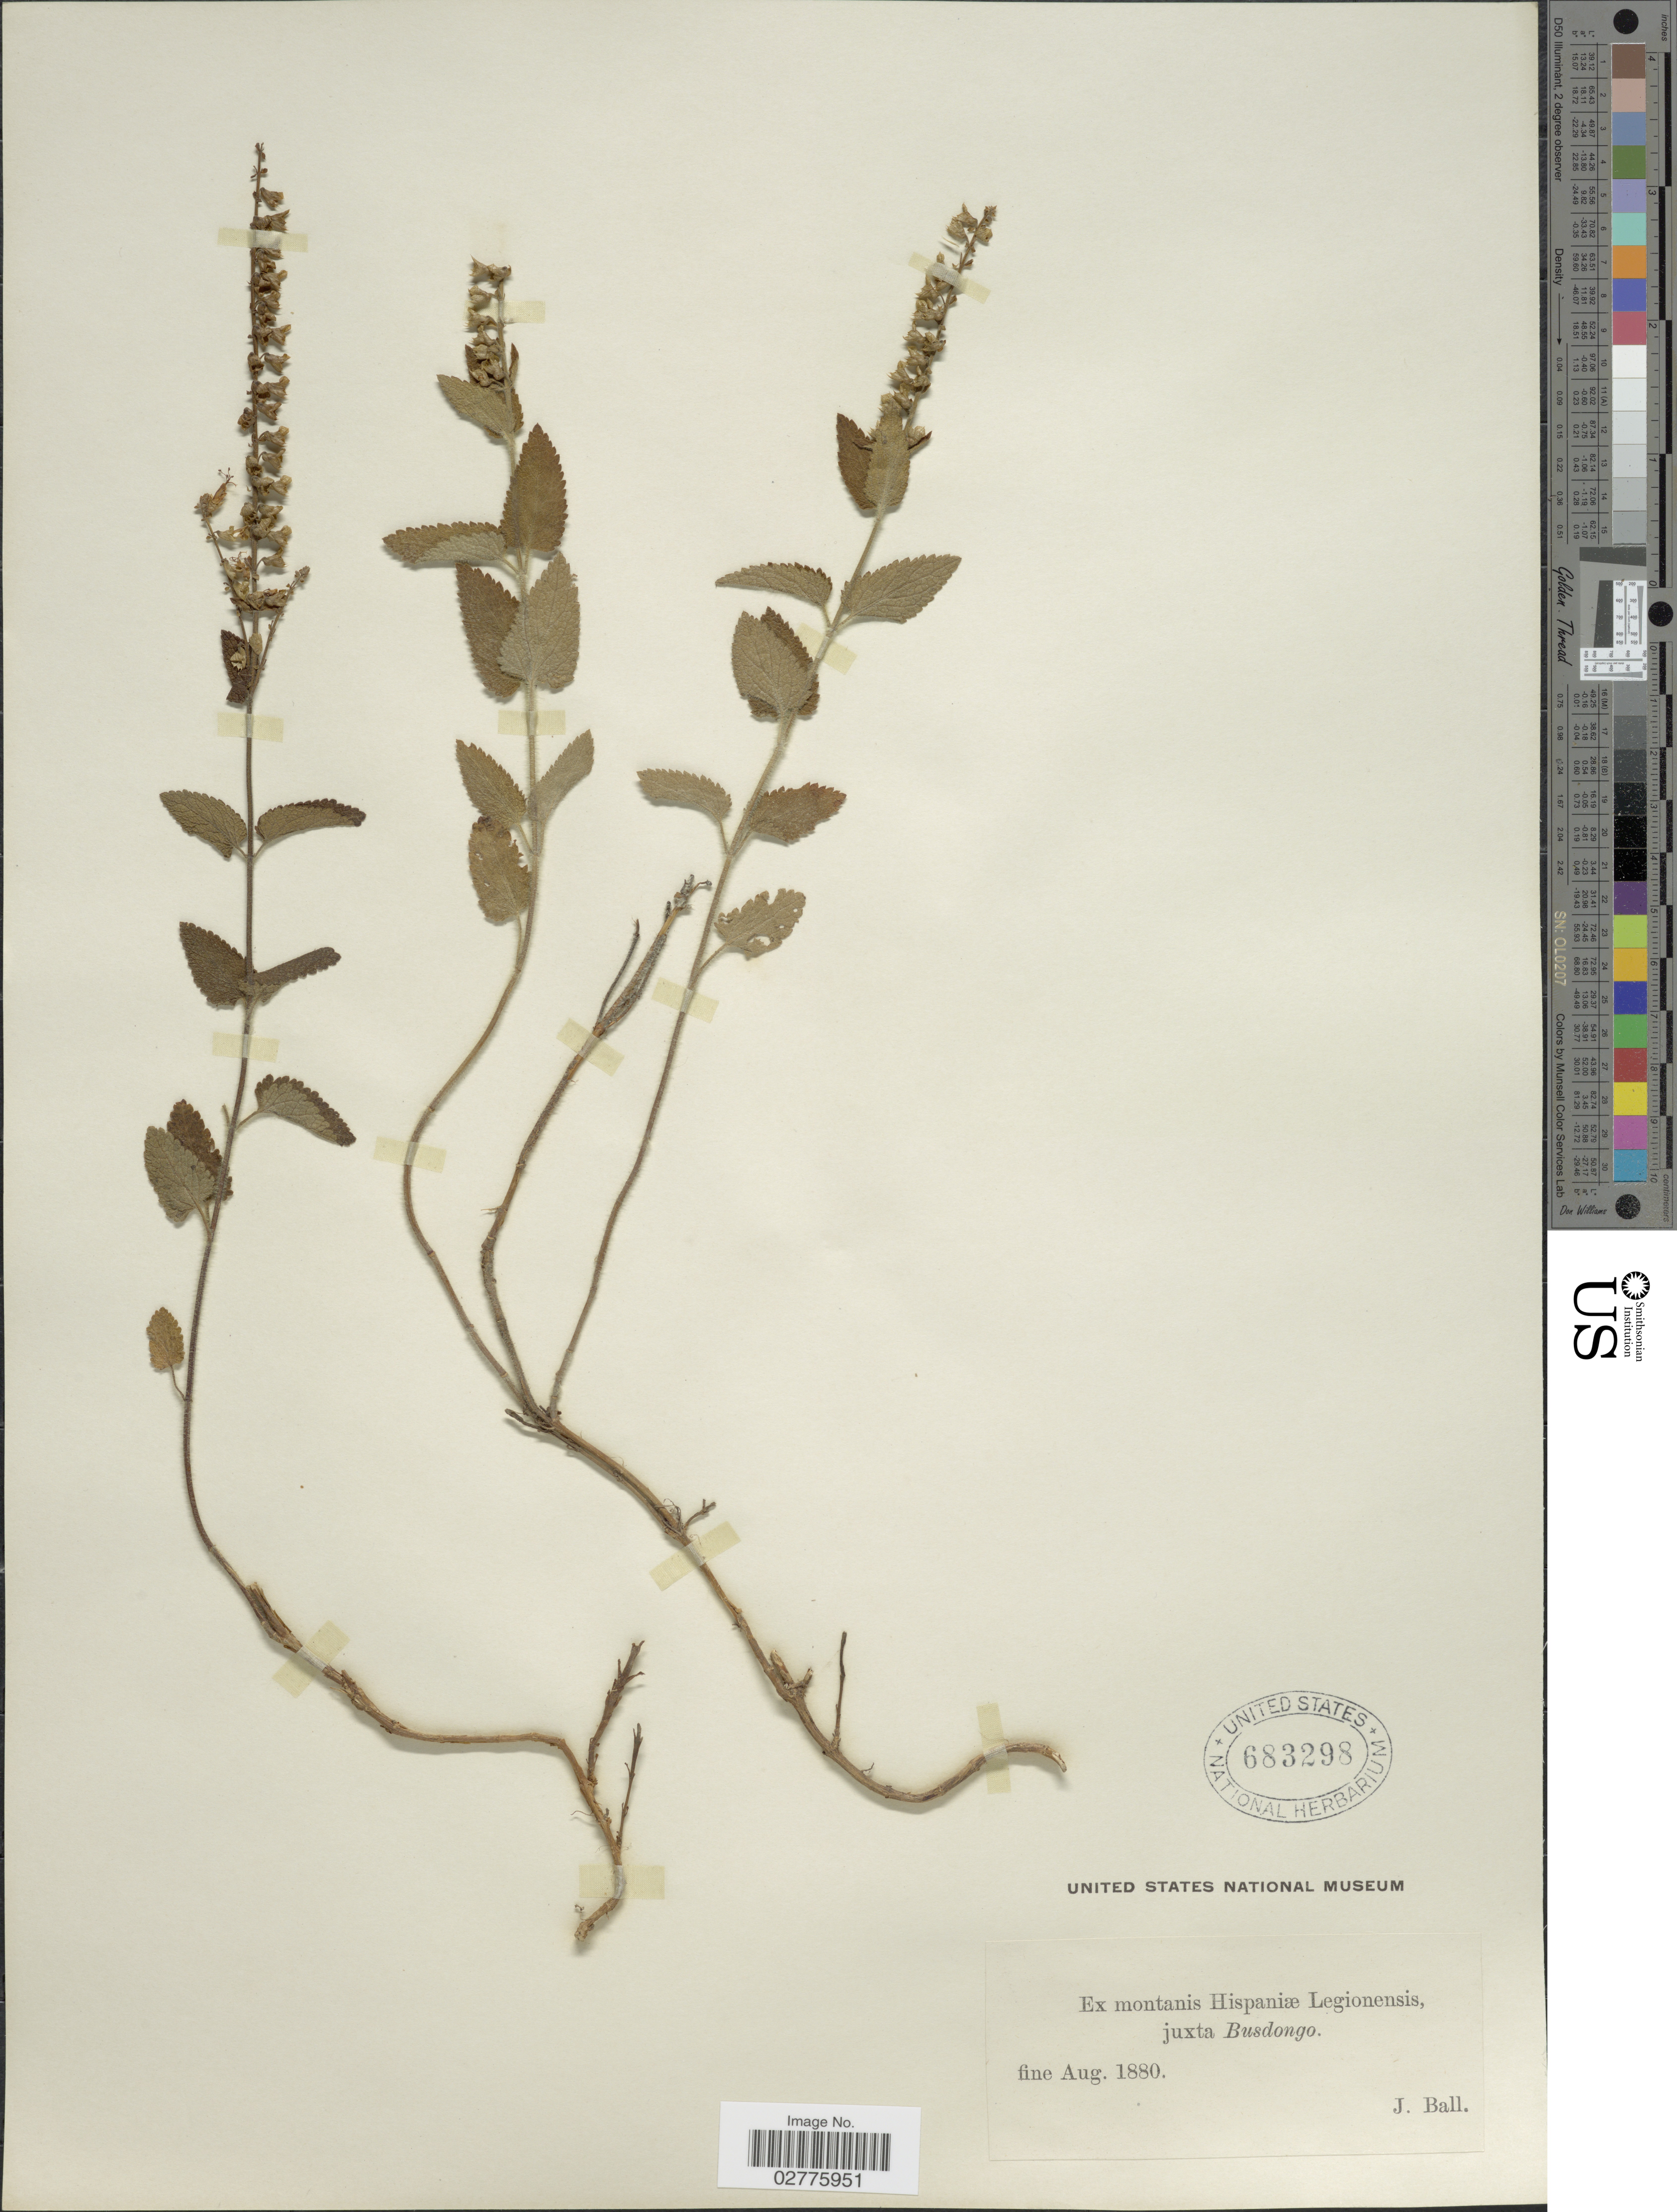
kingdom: Plantae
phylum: Tracheophyta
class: Magnoliopsida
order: Lamiales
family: Lamiaceae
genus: Teucrium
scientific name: Teucrium sp.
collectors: J. Ball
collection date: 1880-08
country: Spain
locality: Ex montanis Hispaniae Legionensis, juxta Busdongo.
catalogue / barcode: US 683298